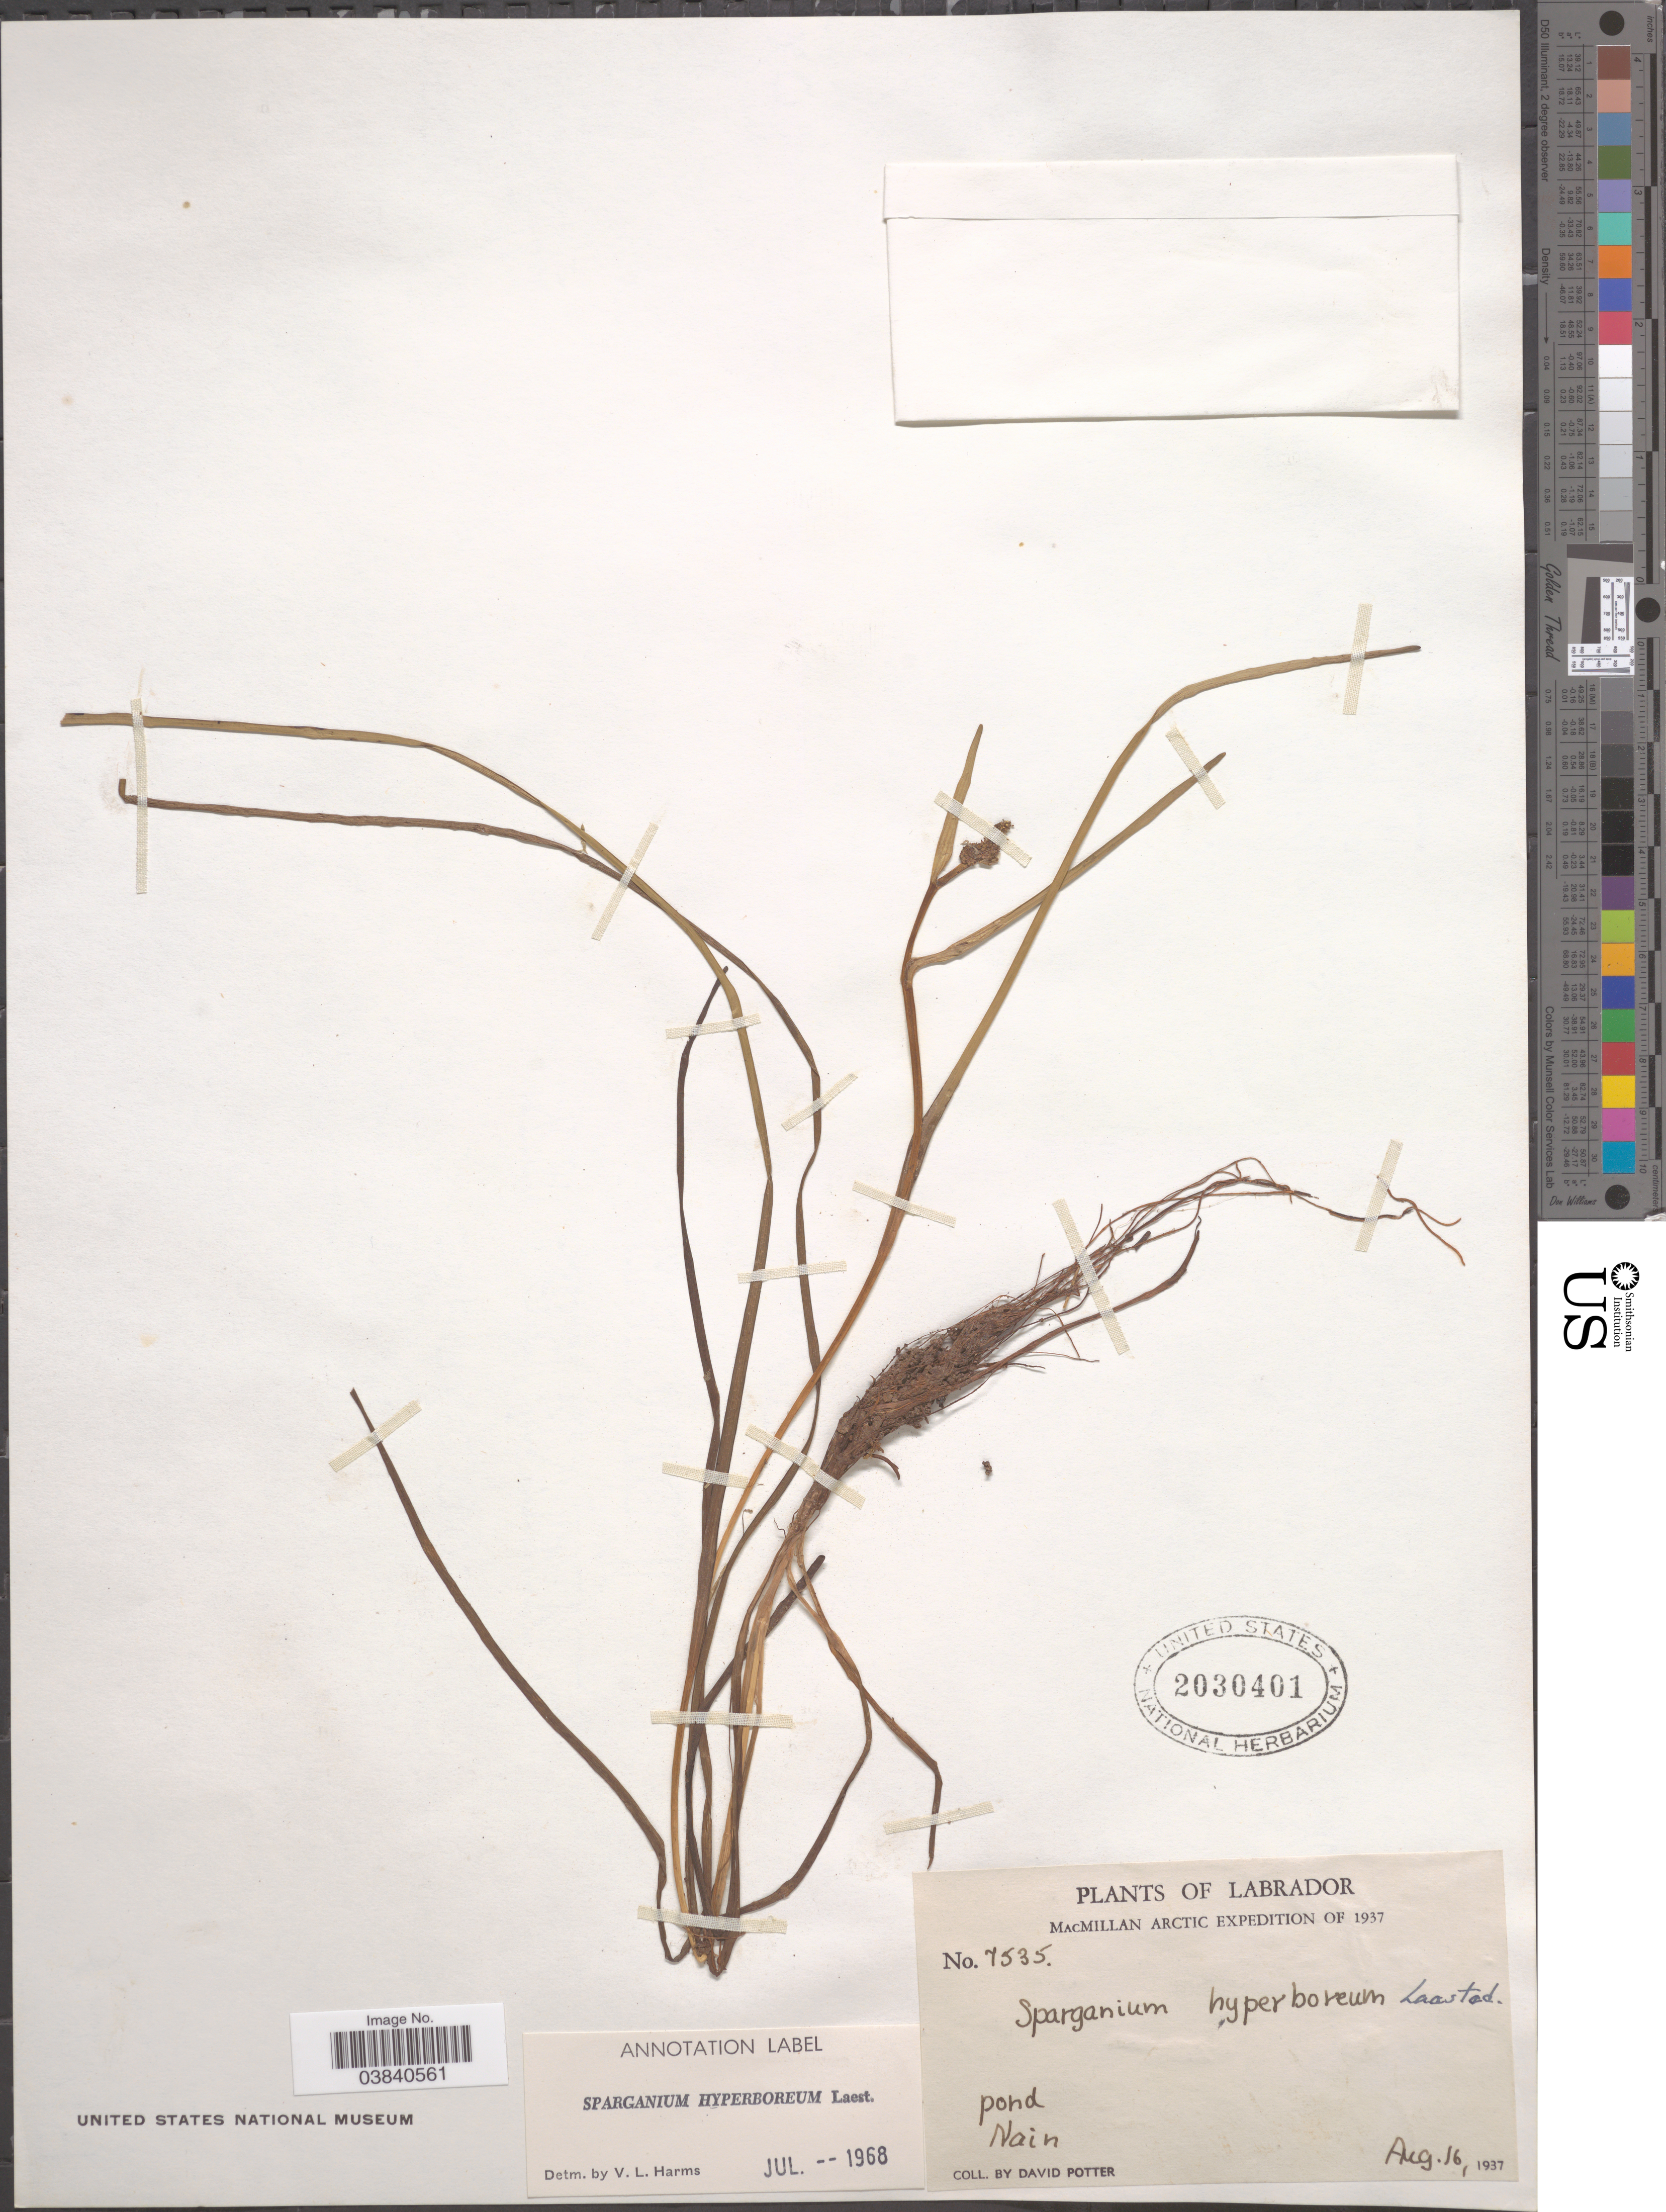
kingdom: Plantae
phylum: Tracheophyta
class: Liliopsida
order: Poales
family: Typhaceae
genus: Sparganium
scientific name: Sparganium hyperboreum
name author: Beurl. ex Laest.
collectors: D. Potter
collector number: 7535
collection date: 1937-08-16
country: Canada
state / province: Newfoundland and Labrador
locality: Labrador. MacMillan Arctic. Pond. Nain.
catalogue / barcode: US 2030401